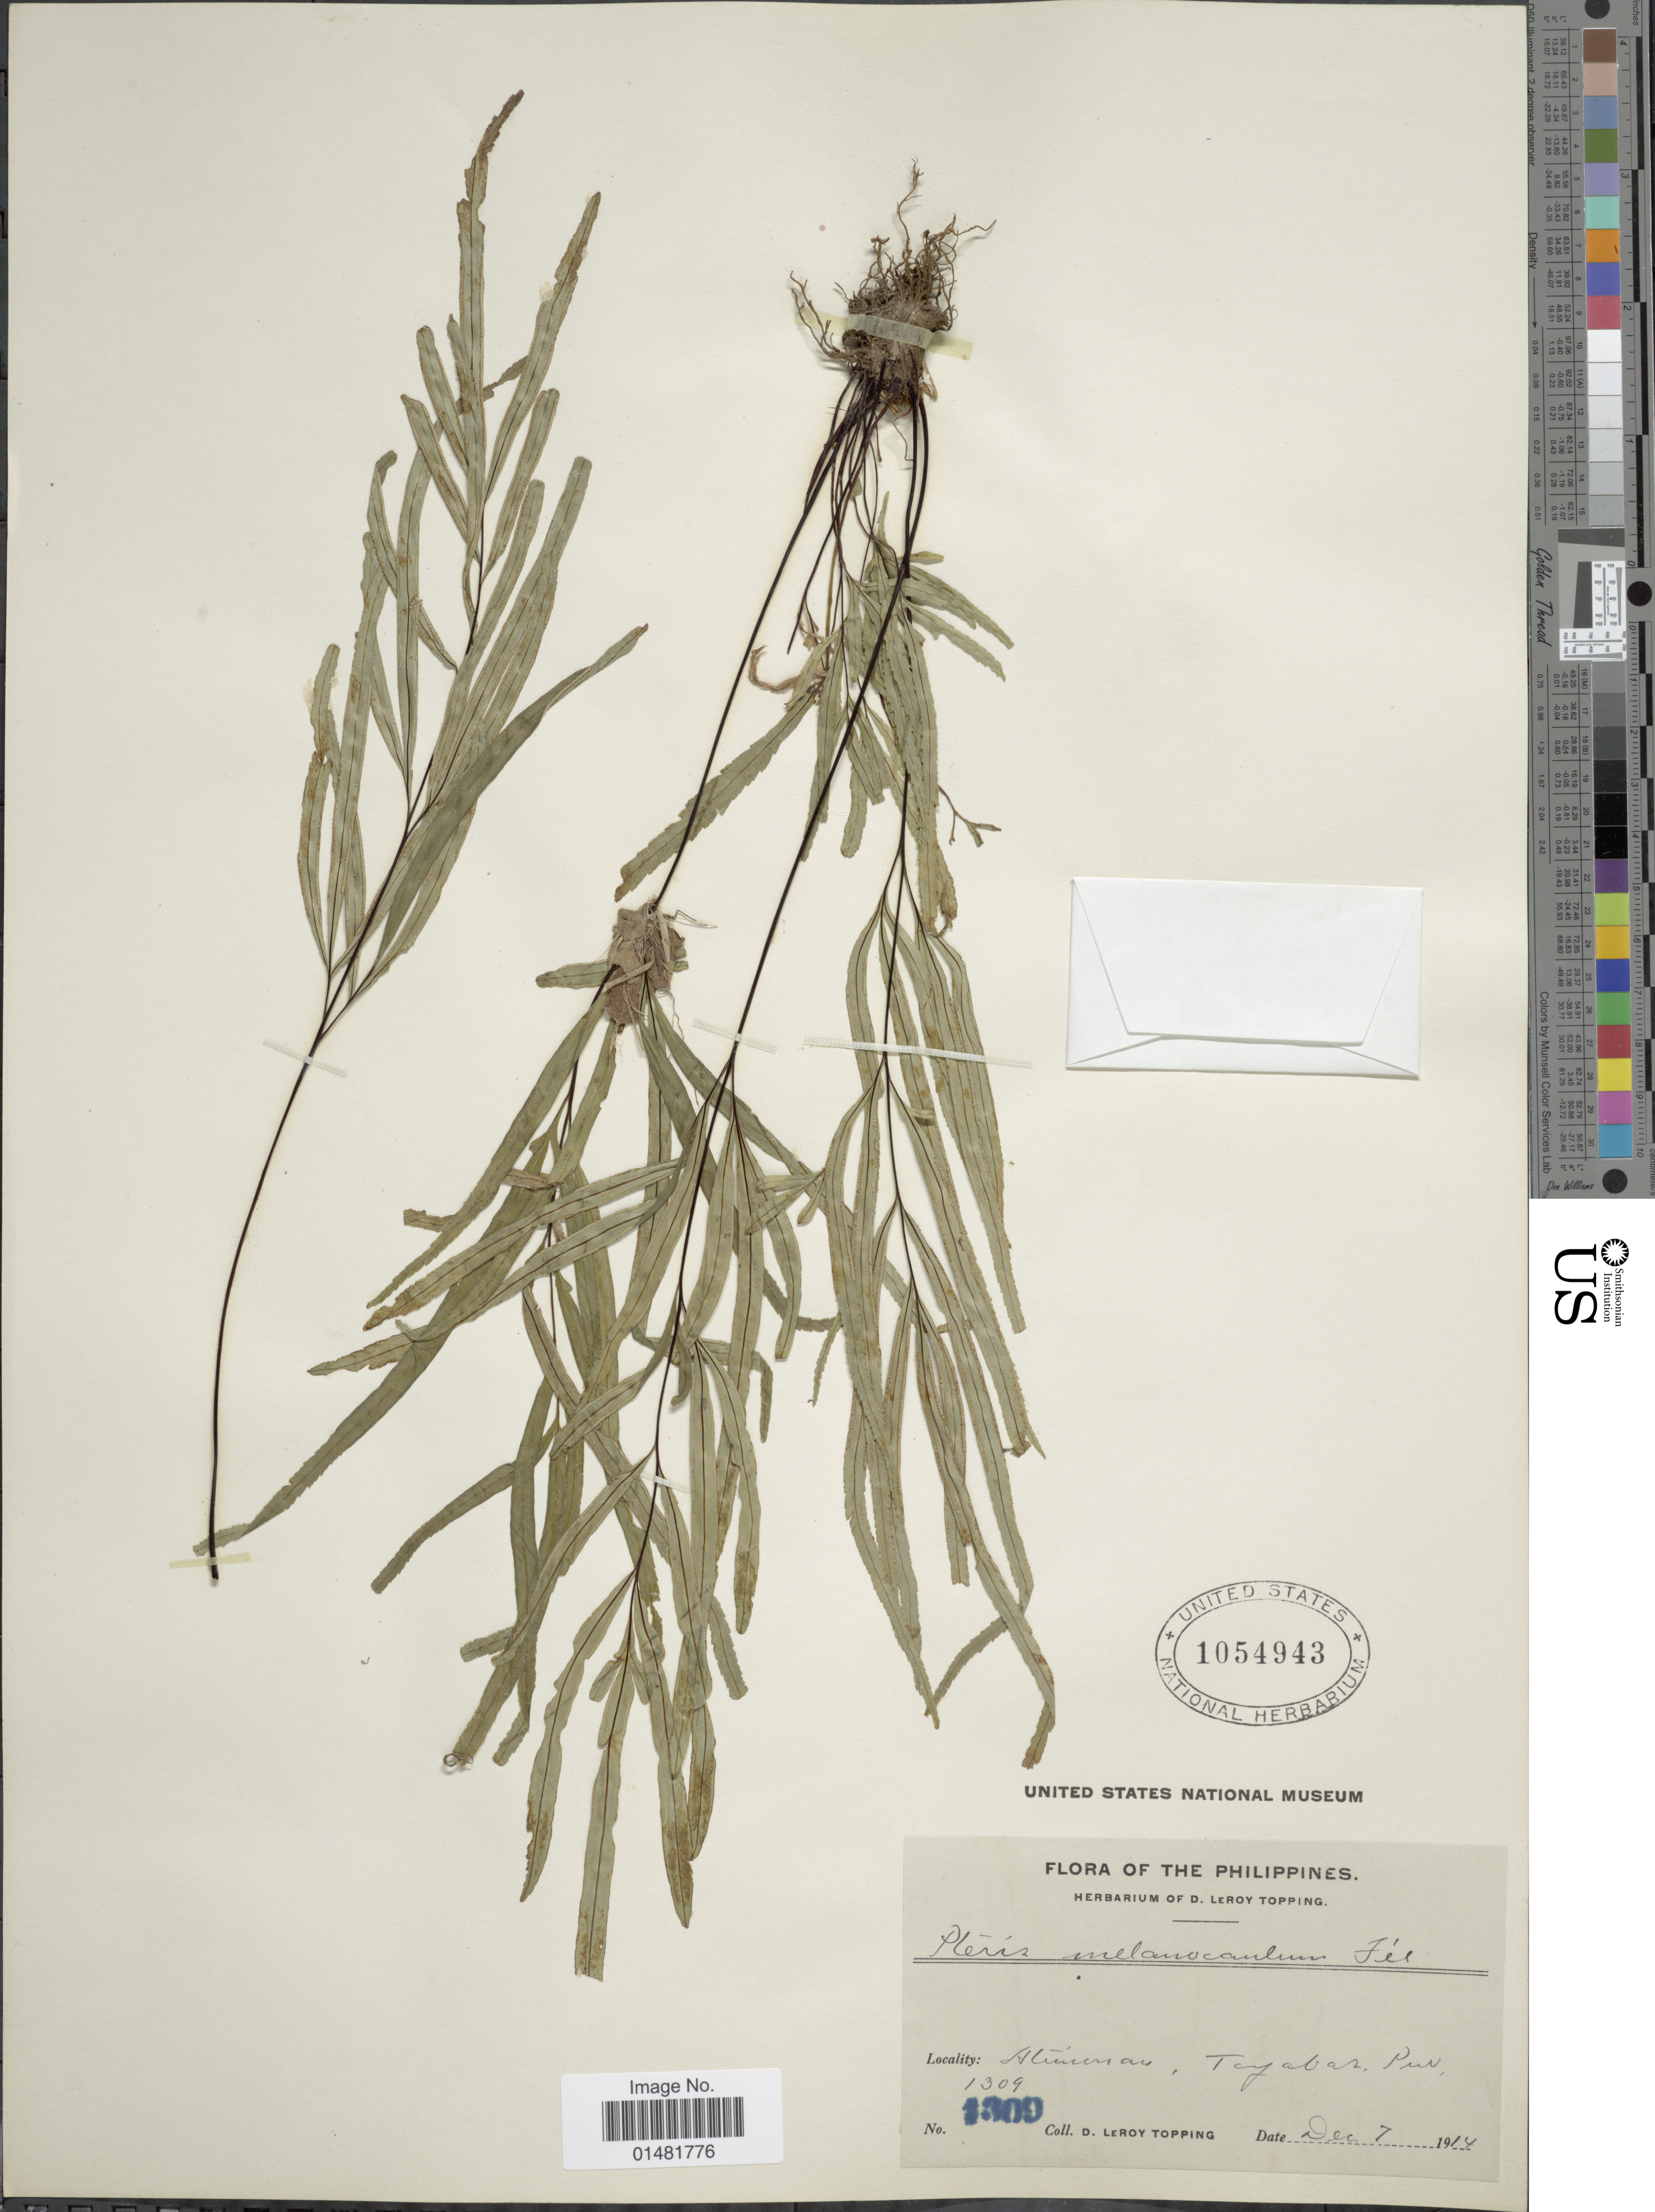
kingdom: Plantae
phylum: Tracheophyta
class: Polypodiopsida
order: Polypodiales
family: Pteridaceae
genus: Pteris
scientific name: Pteris melanocaulon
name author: Fée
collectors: D. L. Topping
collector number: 1309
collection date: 1914-12-07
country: Philippines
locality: Atimonan, Tayabas Prov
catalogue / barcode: US 1054943